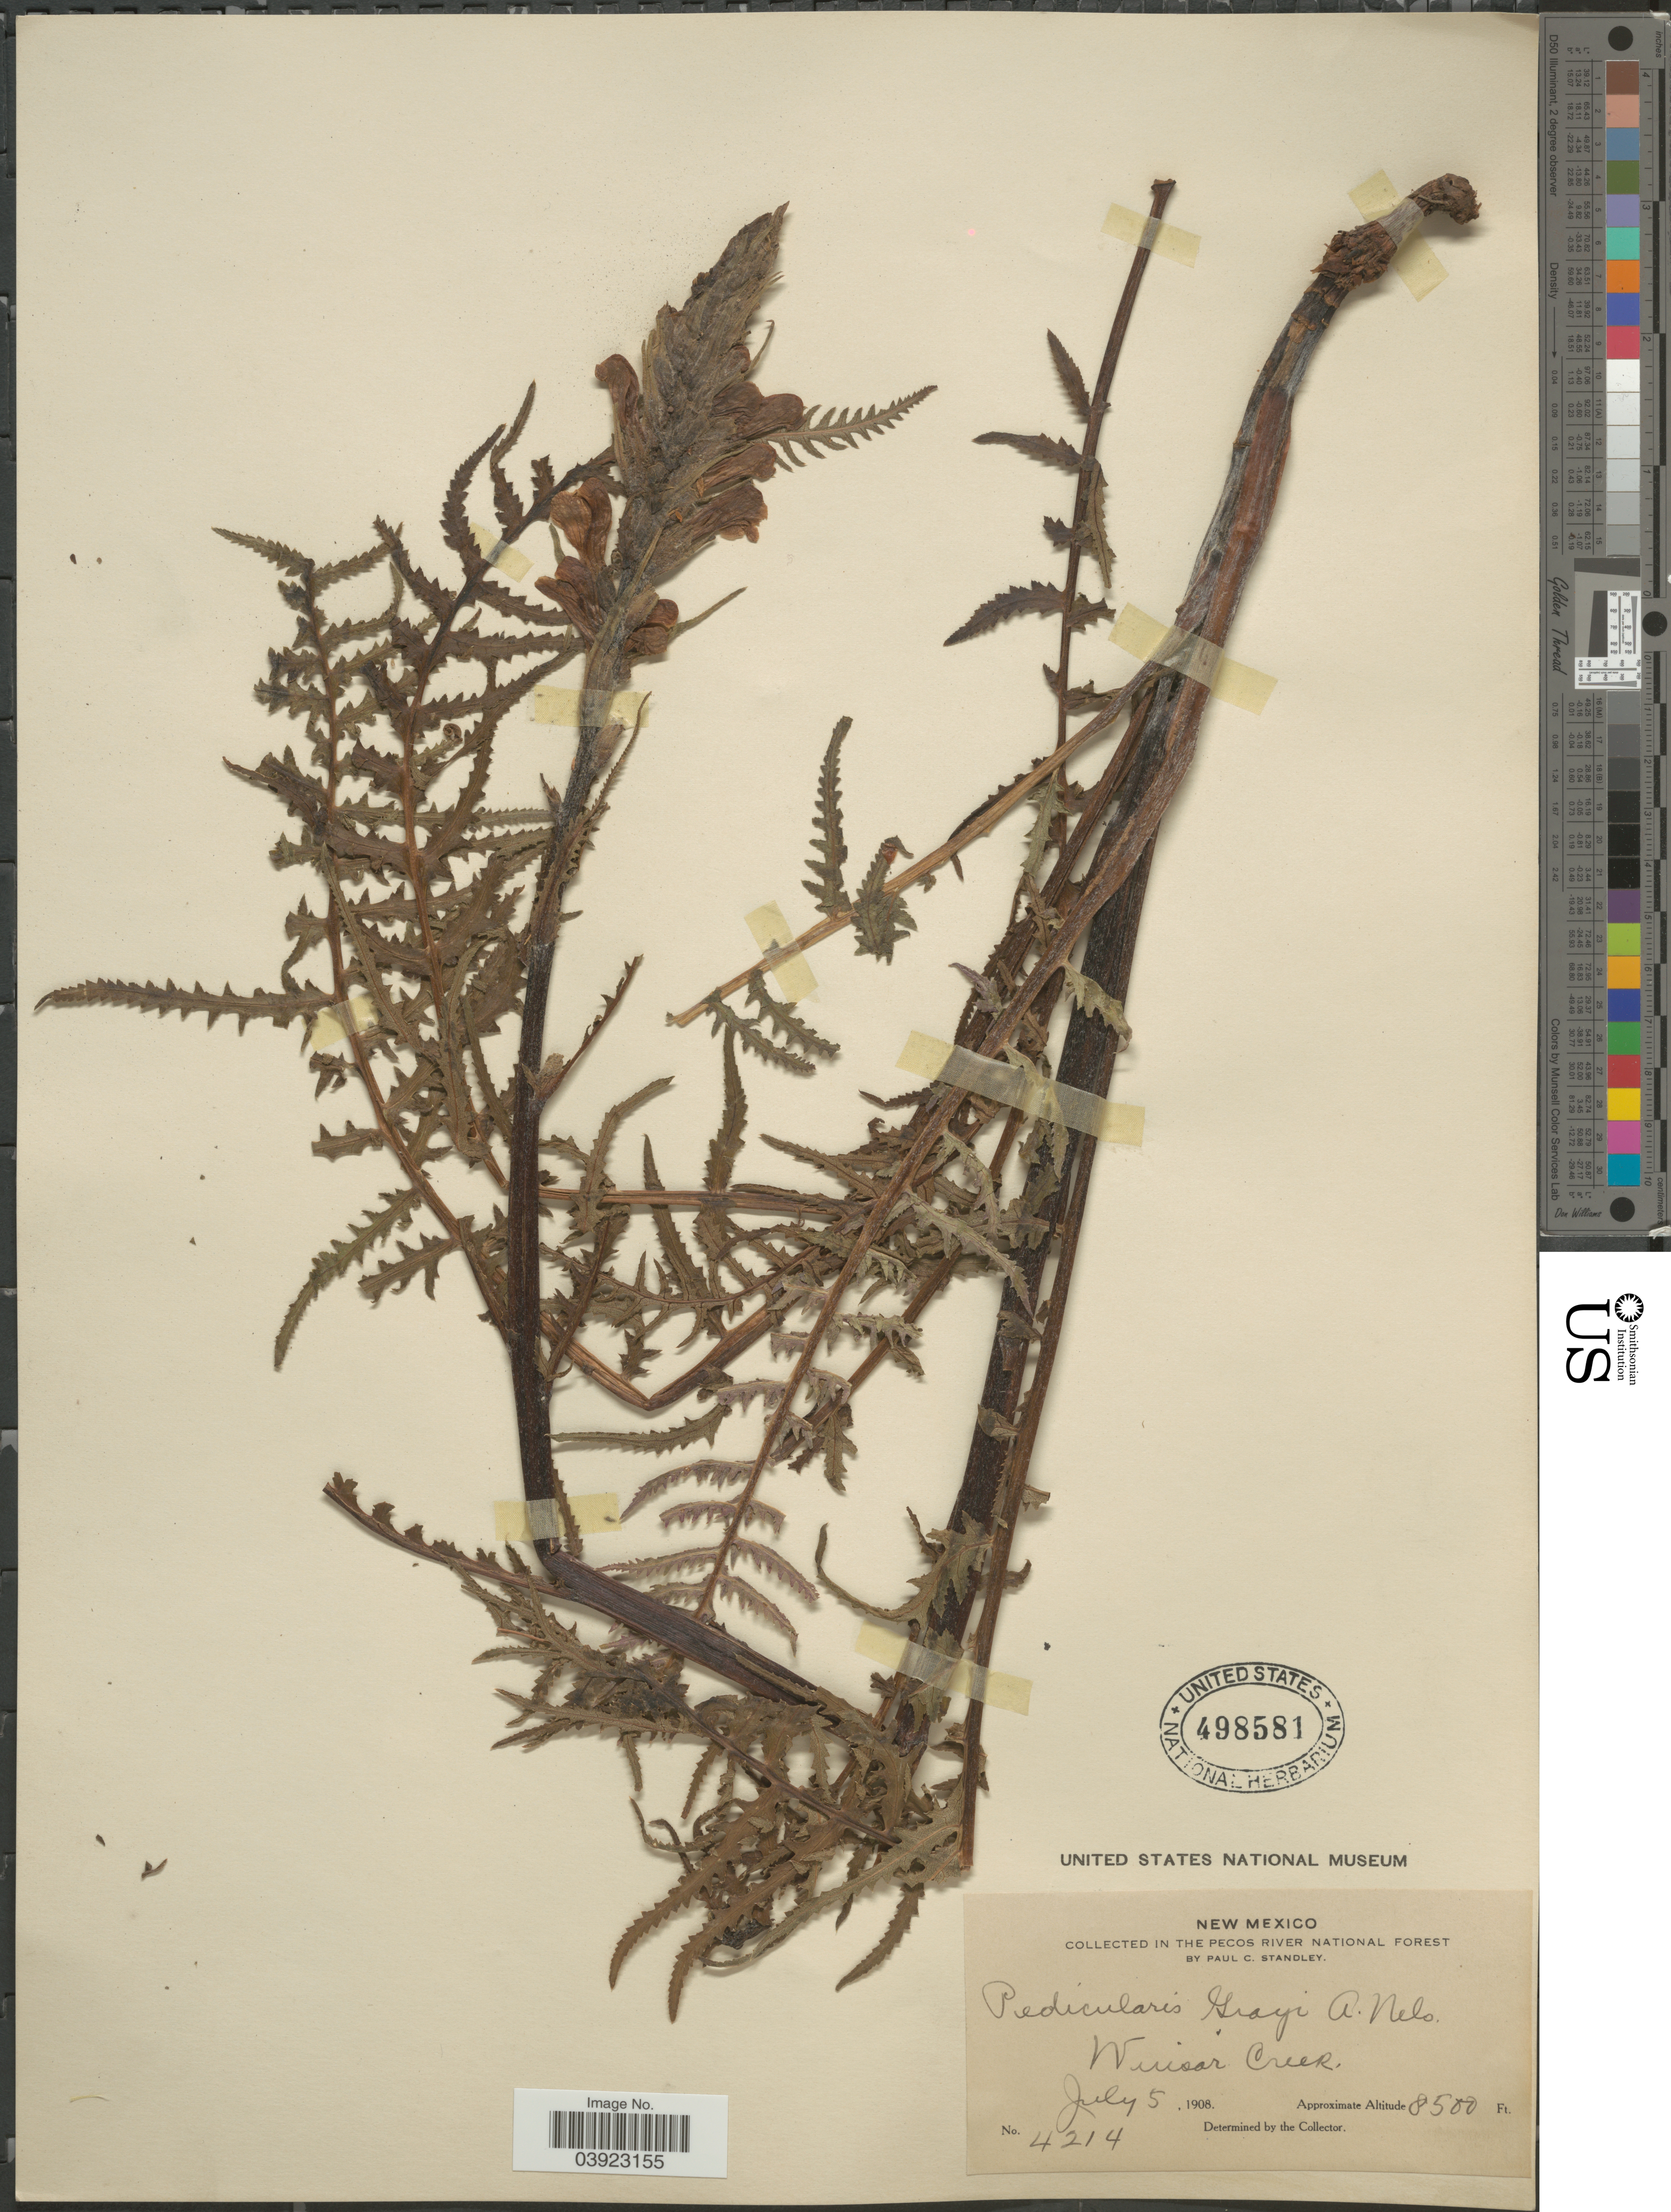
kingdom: Plantae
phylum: Tracheophyta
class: Magnoliopsida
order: Lamiales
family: Orobanchaceae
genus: Pedicularis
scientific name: Pedicularis procera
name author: A. Gray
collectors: P. C. Standley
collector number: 4214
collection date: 1908-07-05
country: United States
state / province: New Mexico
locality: In the Pecos River National Forest. Winsor Creek.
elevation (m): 2591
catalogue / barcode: US 498581